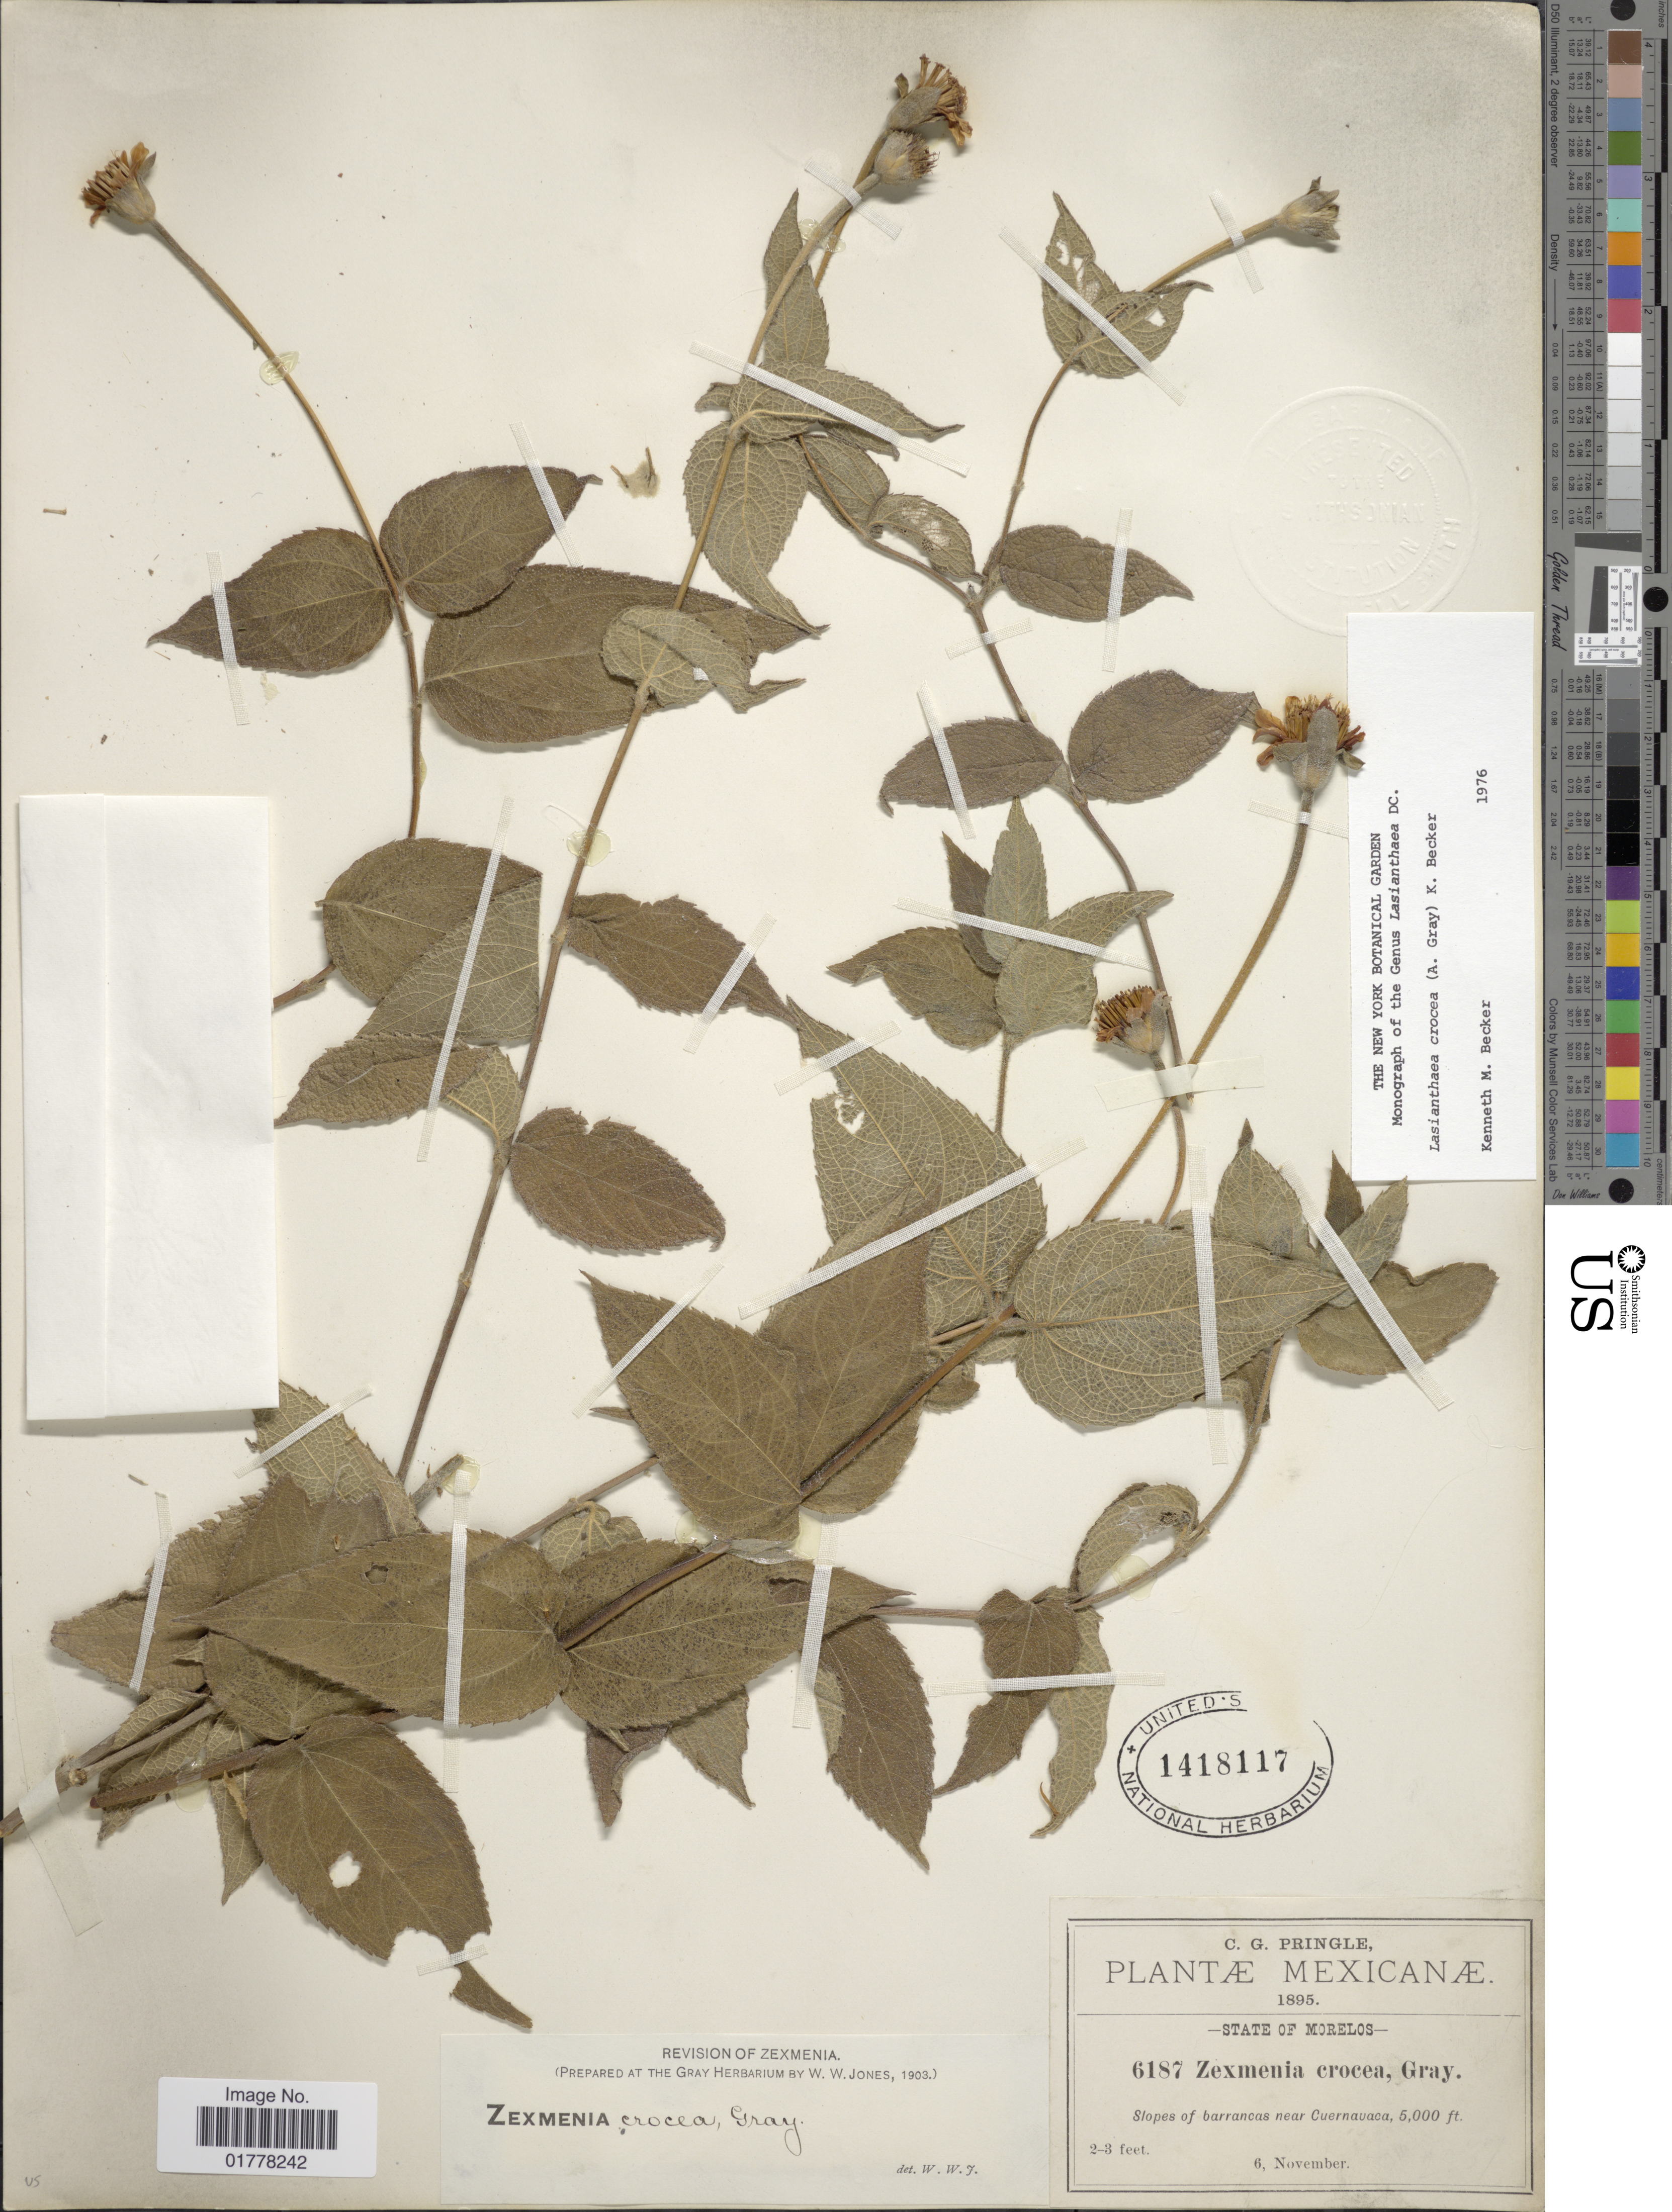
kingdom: Plantae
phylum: Tracheophyta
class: Magnoliopsida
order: Asterales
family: Asteraceae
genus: Lasianthaea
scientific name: Lasianthaea crocea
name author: (A. Gray) K.M. Becker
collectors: C. G. Pringle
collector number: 6187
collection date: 1895-11-06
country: Mexico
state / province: Morelos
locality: State of Morelos. Slopes of barrancas near Cuernavaca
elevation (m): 1524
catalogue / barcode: US 1418117